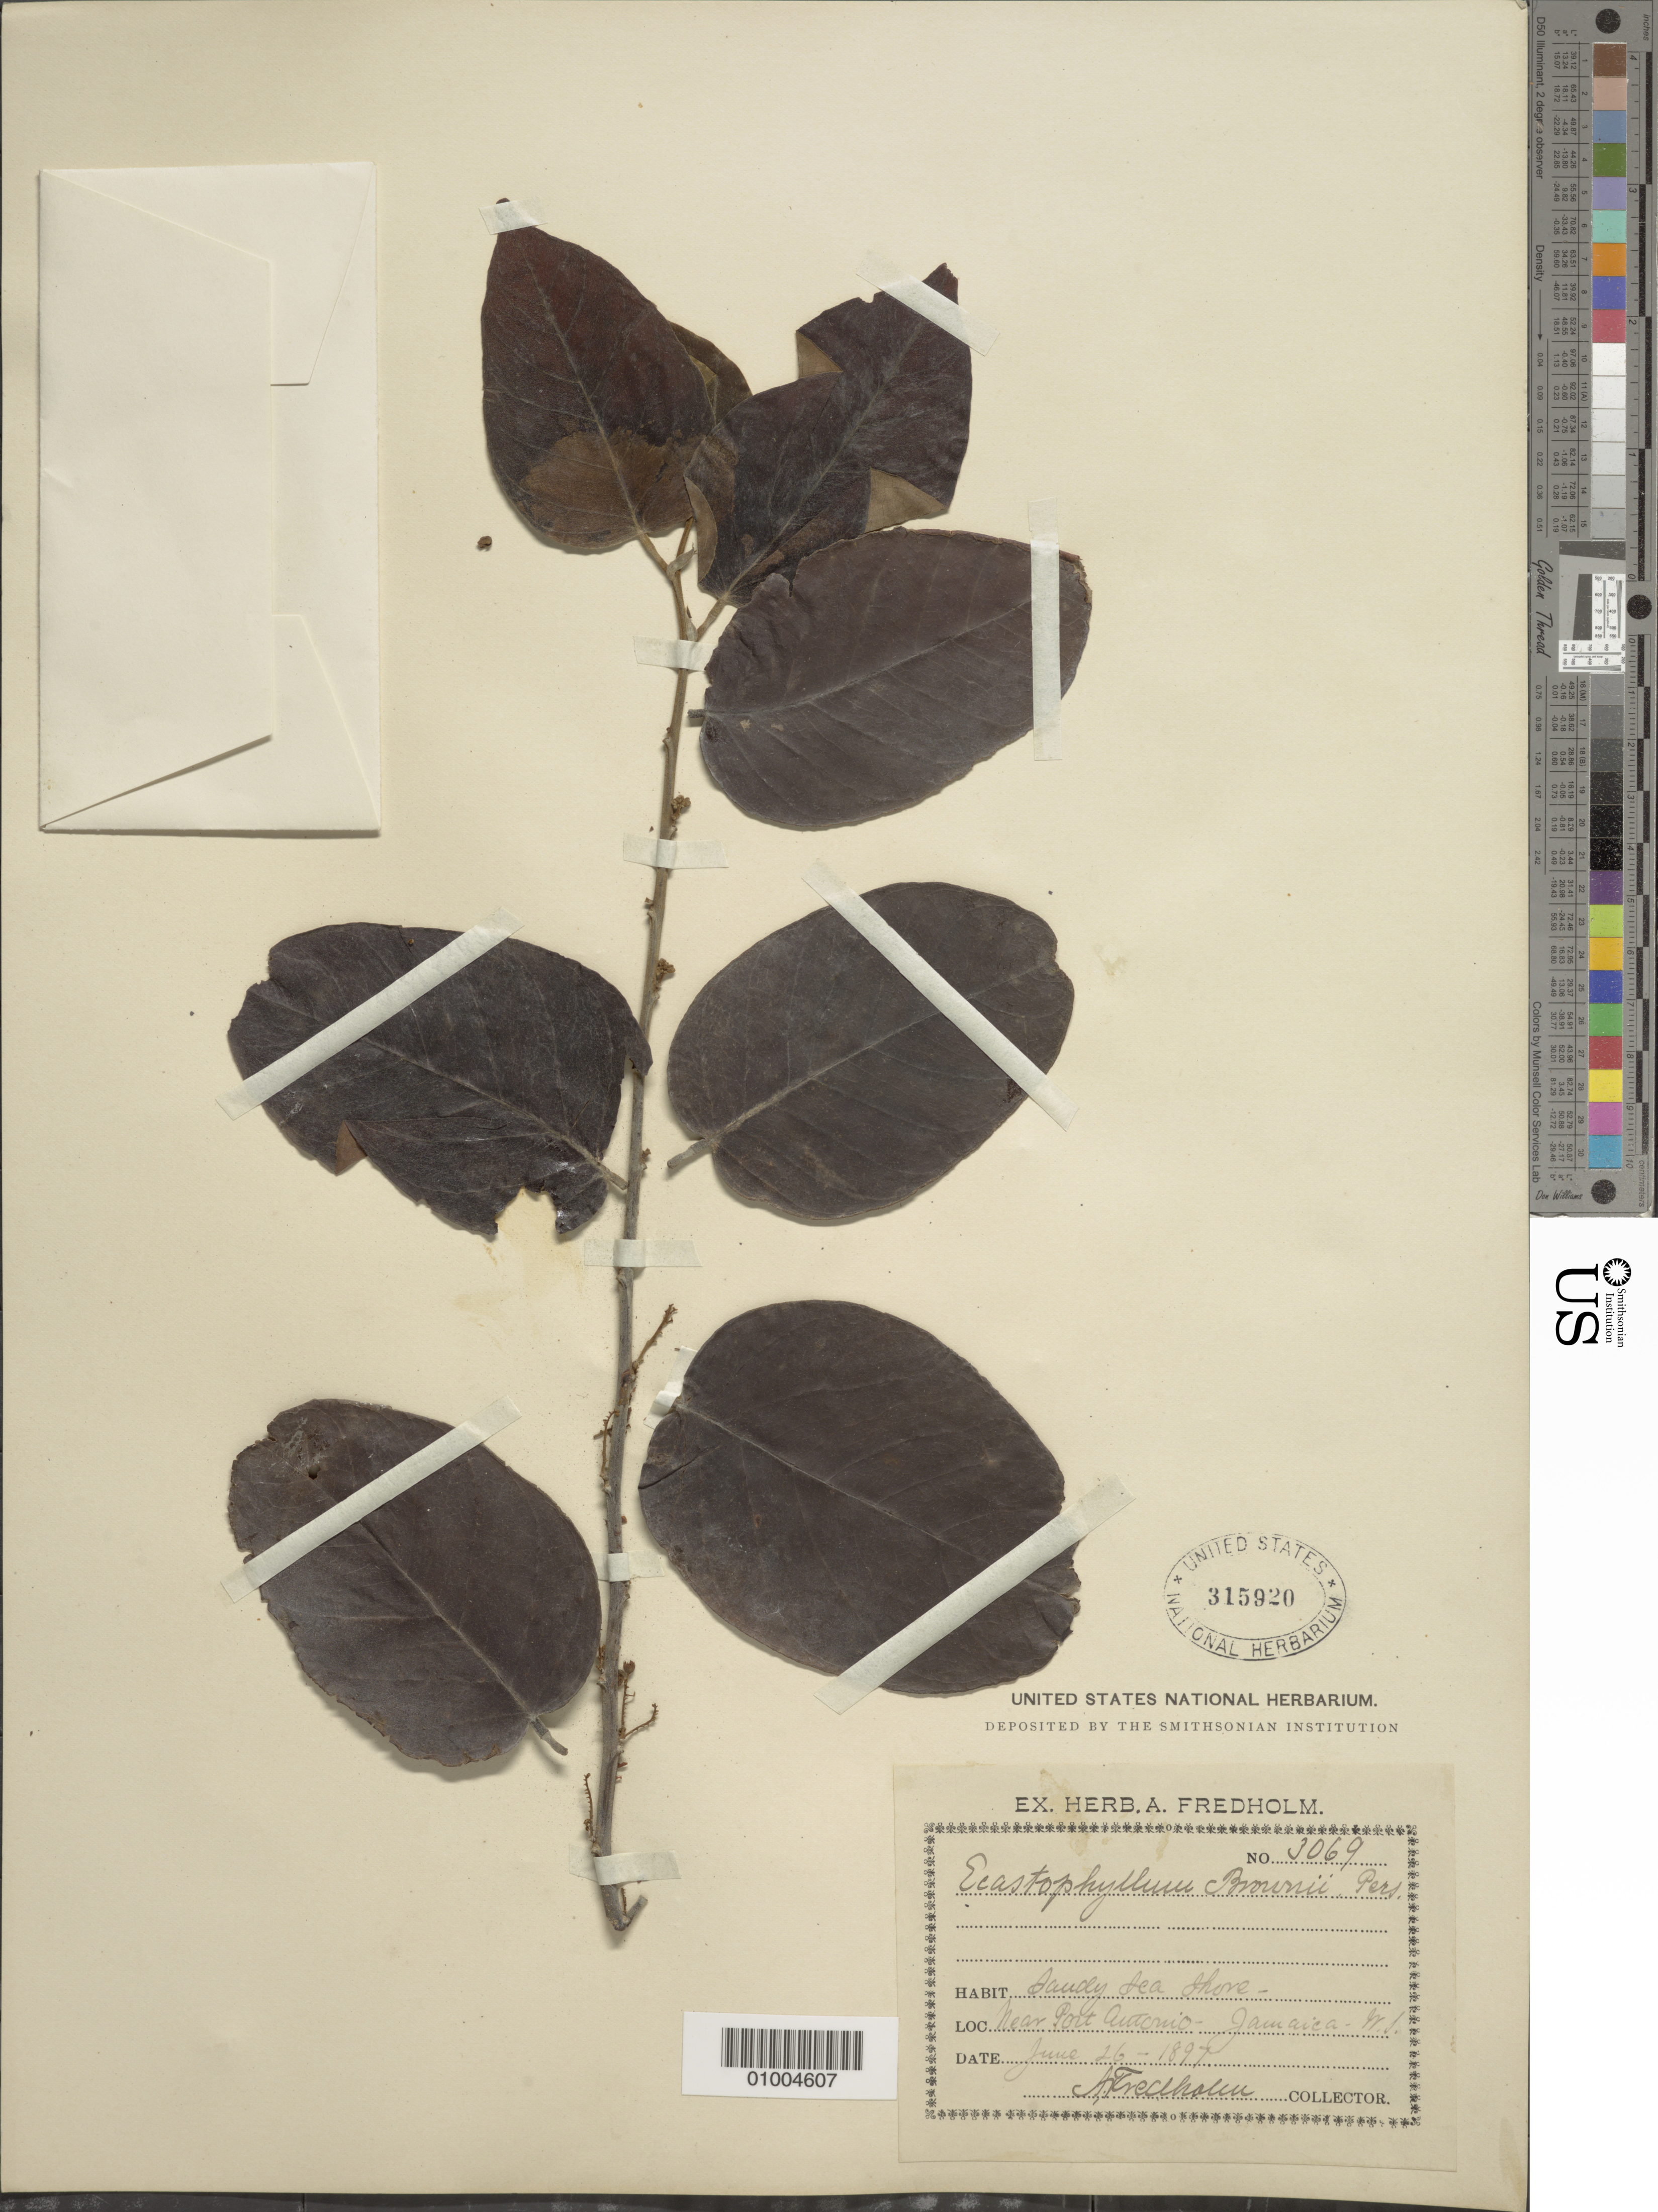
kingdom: Plantae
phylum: Tracheophyta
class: Magnoliopsida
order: Fabales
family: Fabaceae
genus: Dalbergia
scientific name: Dalbergia ecastaphyllum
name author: (L.) Taub.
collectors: A. Fredholm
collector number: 3069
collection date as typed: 29 Jun 1897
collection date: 1897-06-29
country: Jamaica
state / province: Portland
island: Jamaica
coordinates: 0 N, 0 E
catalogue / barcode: US 315920